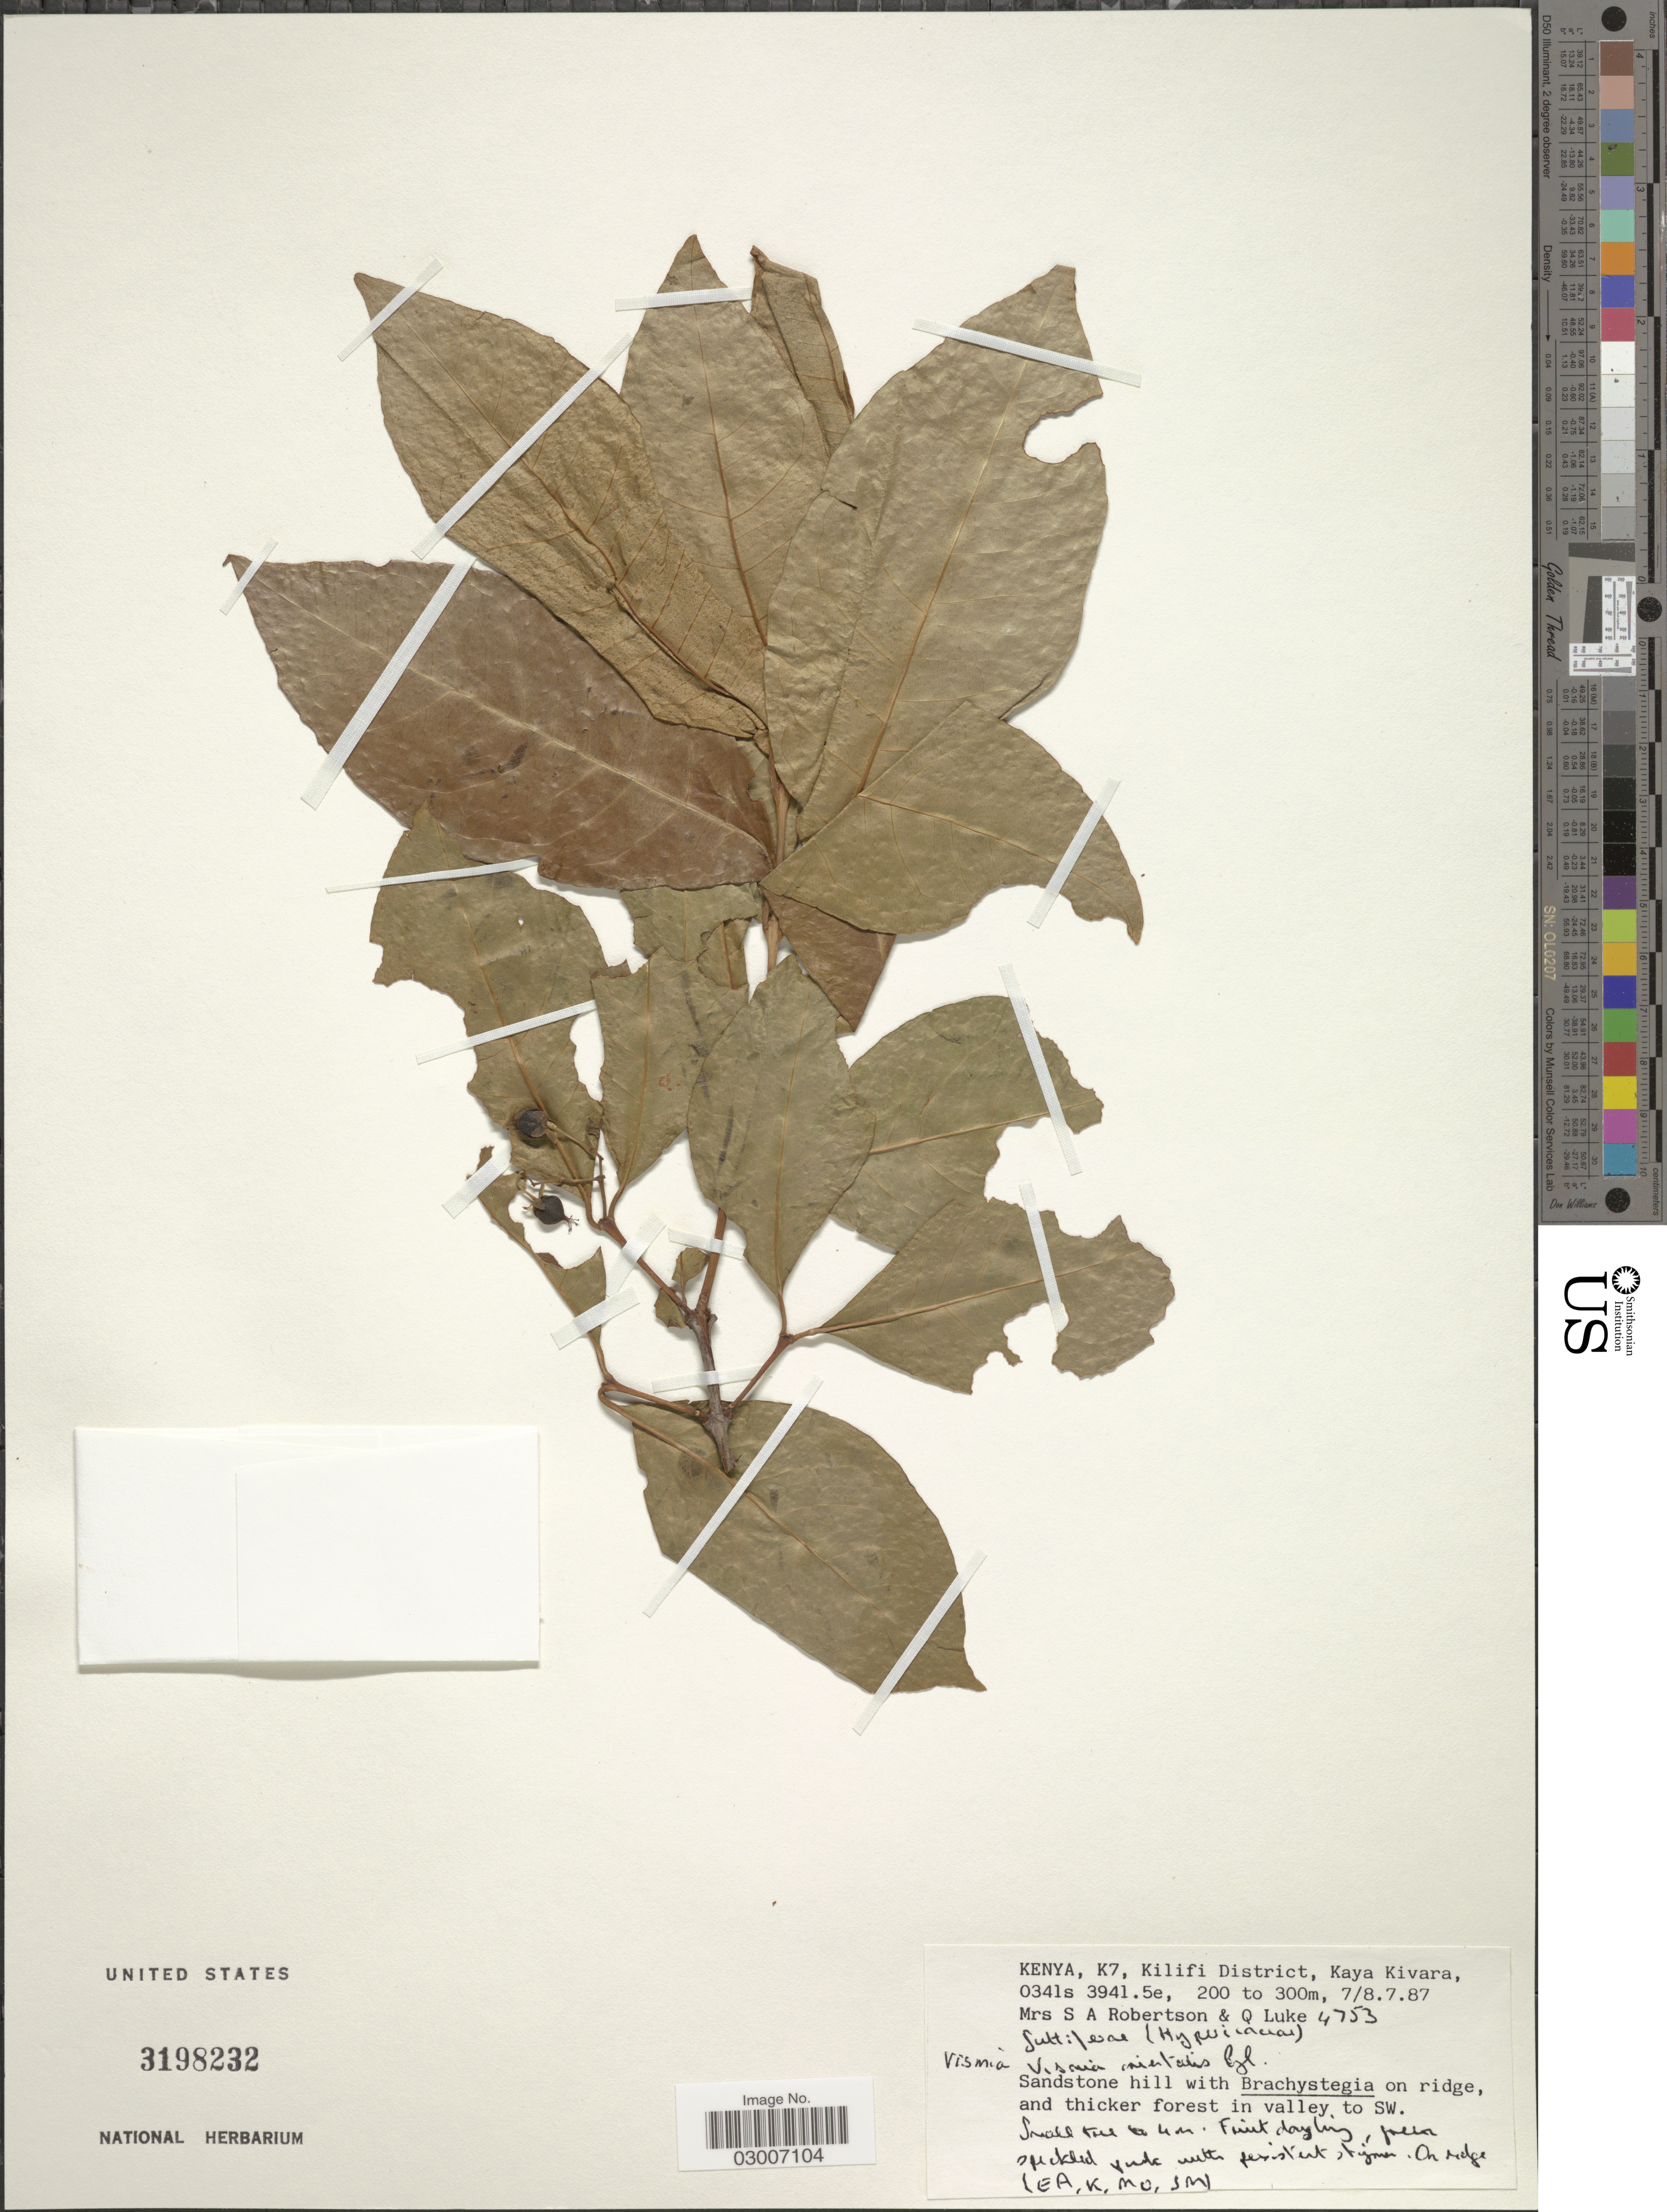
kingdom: Plantae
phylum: Tracheophyta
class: Magnoliopsida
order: Malpighiales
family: Hypericaceae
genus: Vismia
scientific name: Vismia orientalis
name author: Engl.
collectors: S. Robertson & Q. Luke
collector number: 4753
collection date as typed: Transcribed d/m/y: 7/7/87 to 8/7/87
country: Kenya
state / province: Kilifi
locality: K7, Kilifi District, Kaya Kivara. Sandstone hill with Brachystegia on ridge, and thicker forest in valley to SW.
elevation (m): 200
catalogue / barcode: US 3198232